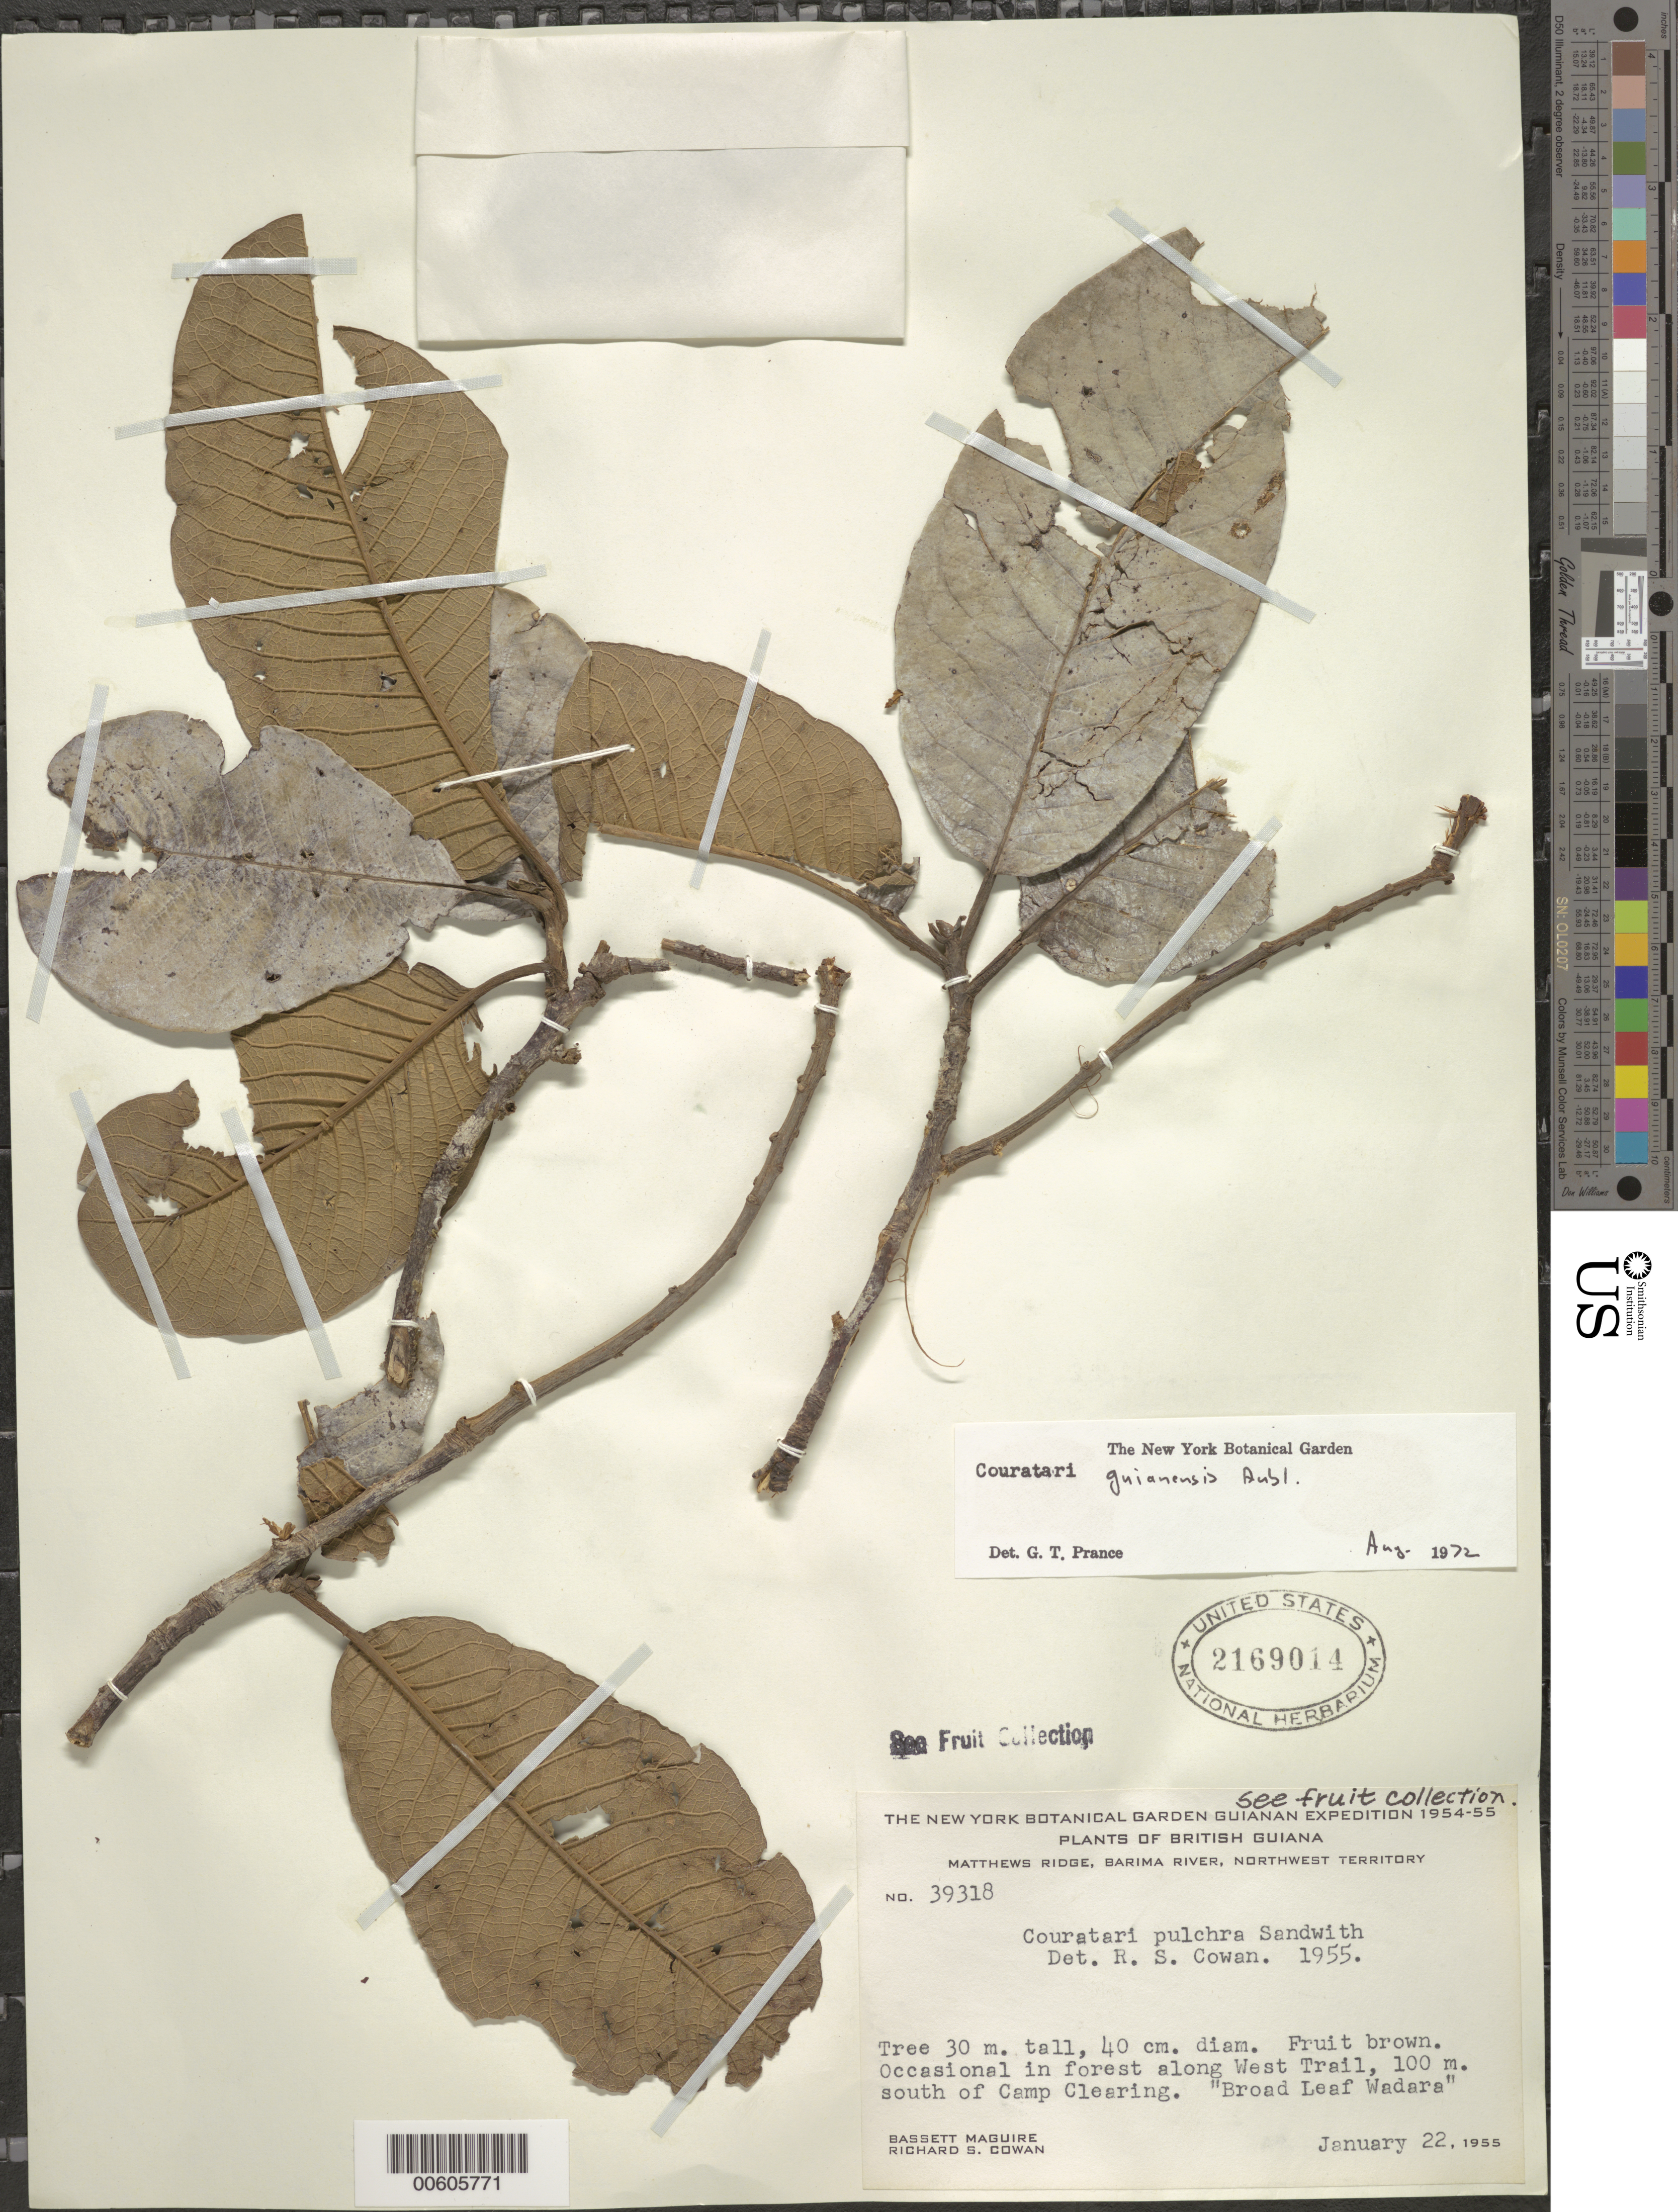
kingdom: Plantae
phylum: Tracheophyta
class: Magnoliopsida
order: Ericales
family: Lecythidaceae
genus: Couratari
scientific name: Couratari guianensis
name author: Aubl.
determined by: Prance, G. T.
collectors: B. Maguire & R. S. Cowan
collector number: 39318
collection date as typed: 22-Jan-55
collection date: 1955-01-22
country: Guyana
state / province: Barima-Waini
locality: Barima R., Matthews Ridge, along West Trail, 100 m S of Camp Clearing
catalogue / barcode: US 2169014